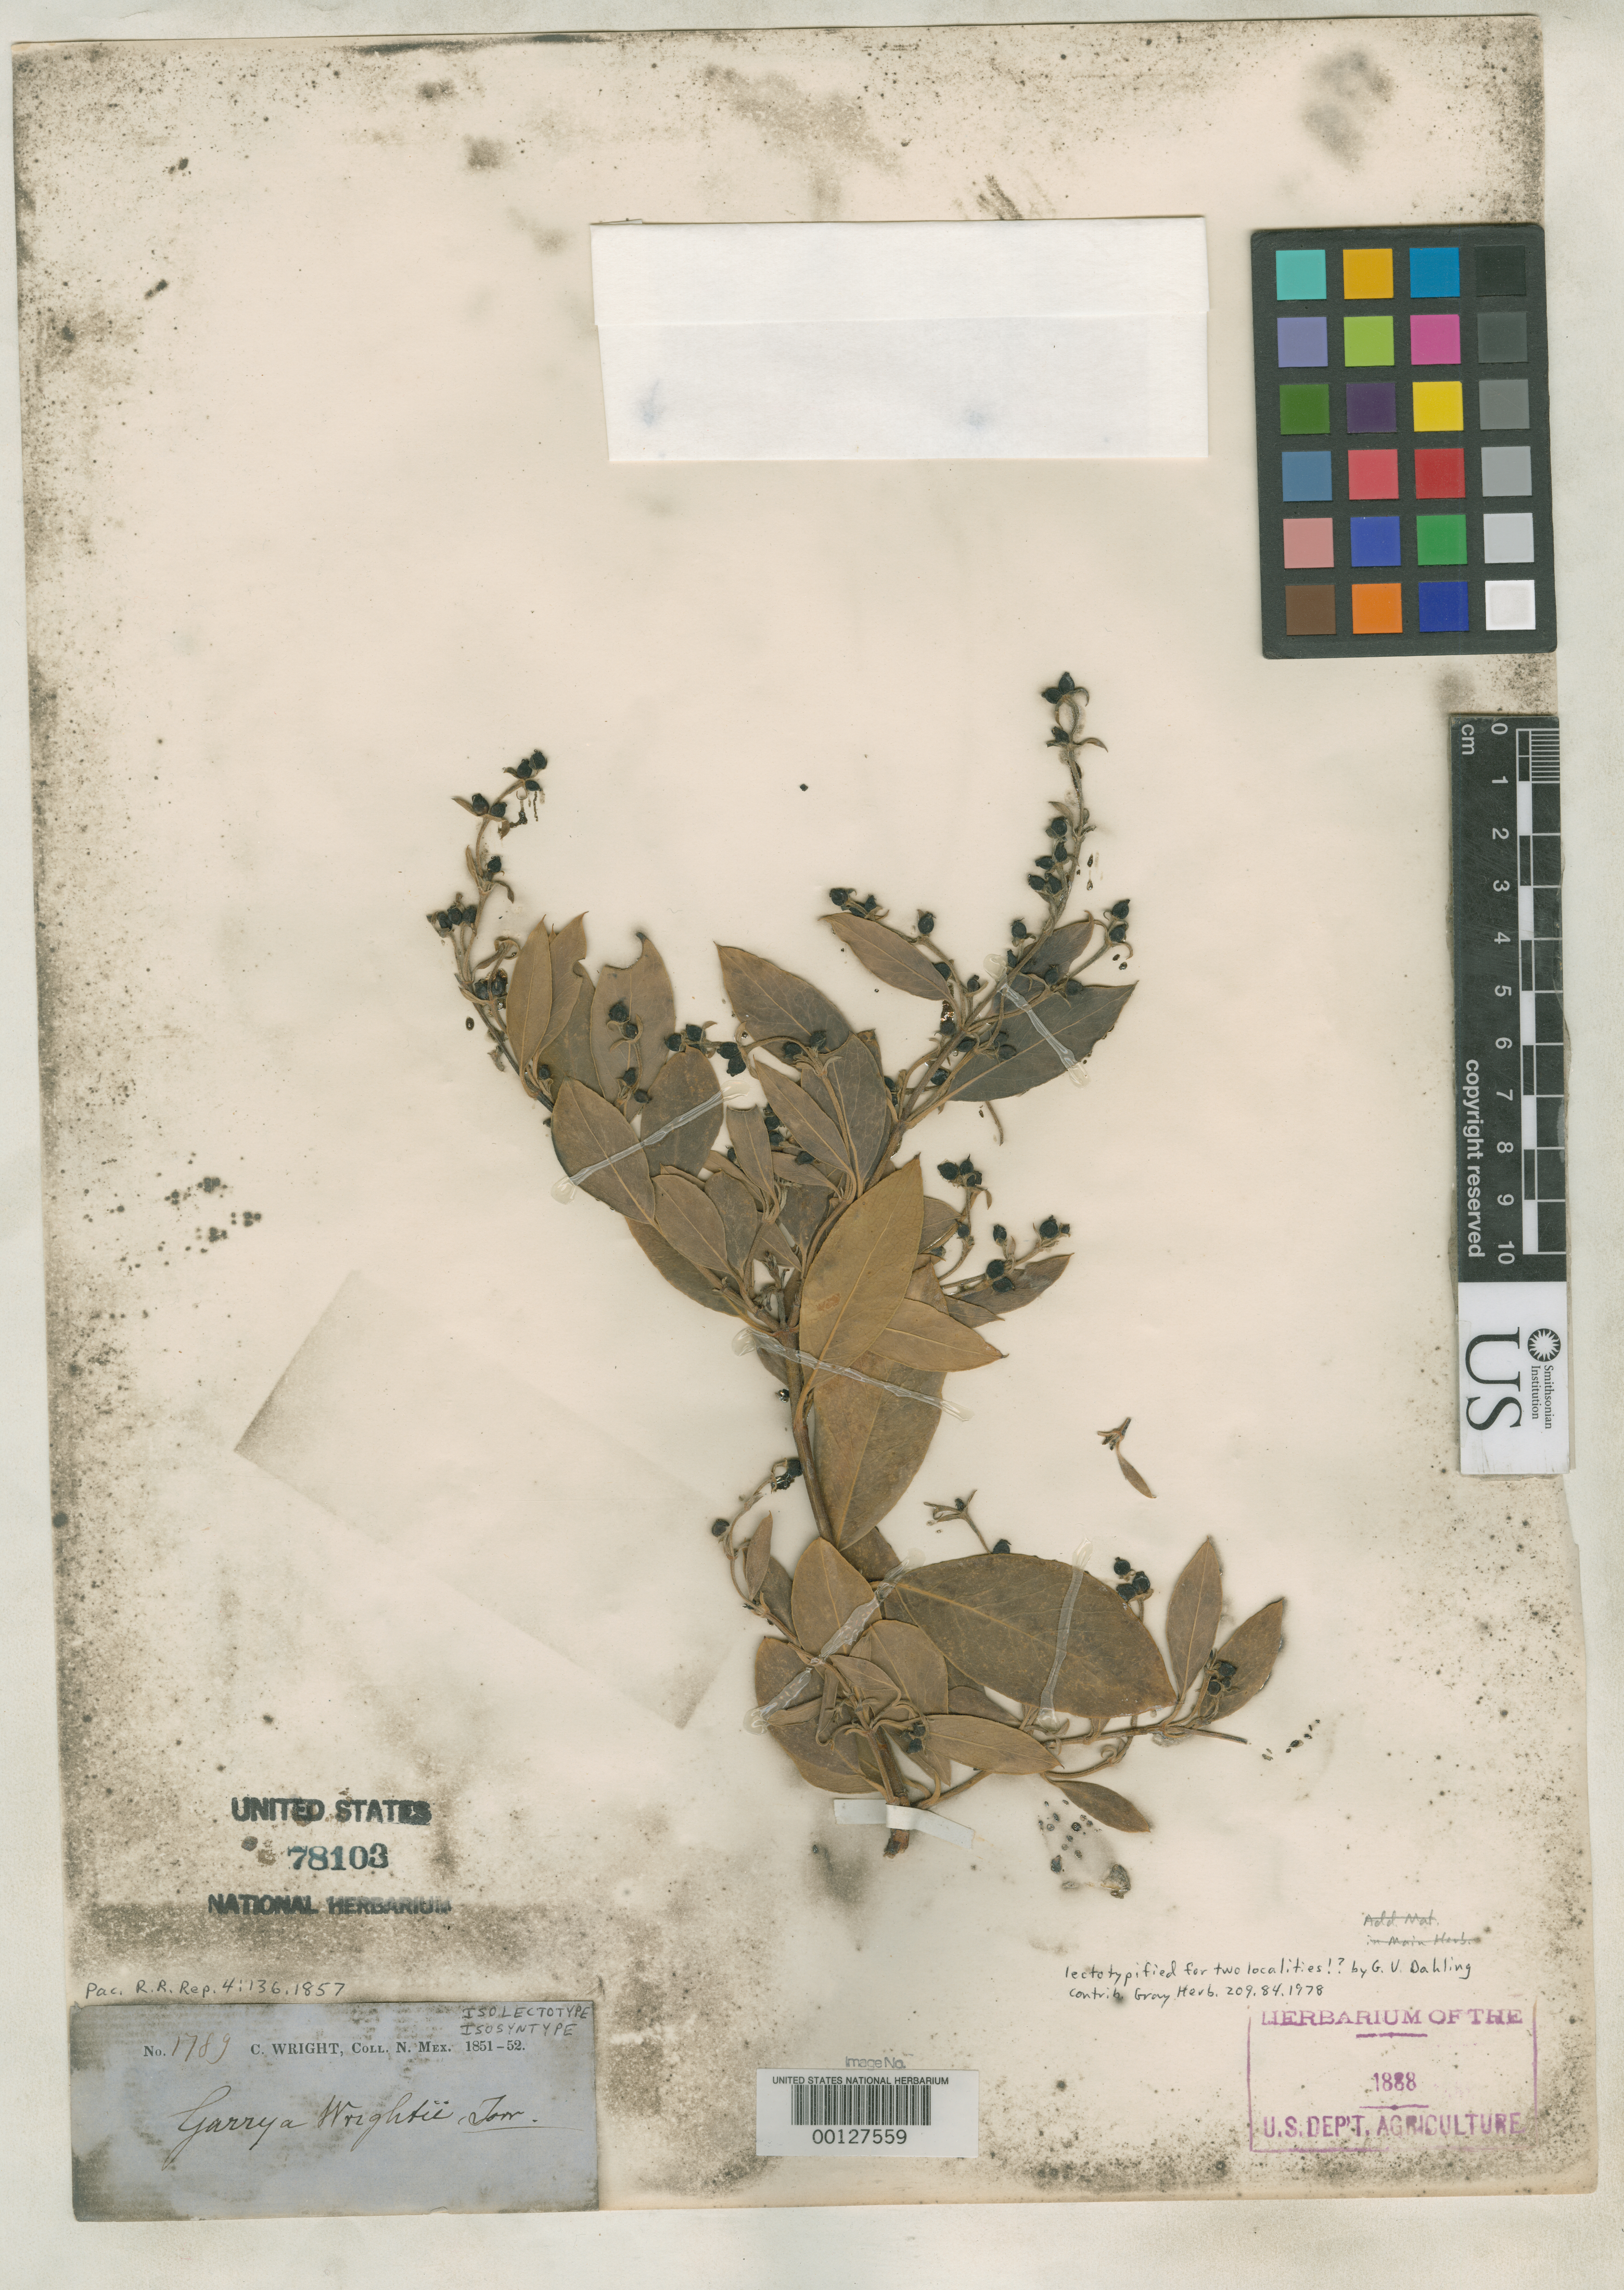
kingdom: Plantae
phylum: Tracheophyta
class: Magnoliopsida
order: Garryales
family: Garryaceae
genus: Garrya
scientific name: Garrya wrightii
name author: Torr.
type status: Isolectotype; Isosyntype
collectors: C. Wright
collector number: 1789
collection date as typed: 1851 to -- --- 1852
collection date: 1851/1852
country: United States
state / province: Texas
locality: "N. Mex." [northern Mexico, and not "New Mexico"?]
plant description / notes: Lectotypified for 2 localities? Lectotypification cites "on rocks at base of San Francisco Mt., New Mexico; common at Copper Mines (Santa Rita), New Mexico, 1851-52, Wright 1789 (NY)"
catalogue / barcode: US 78103